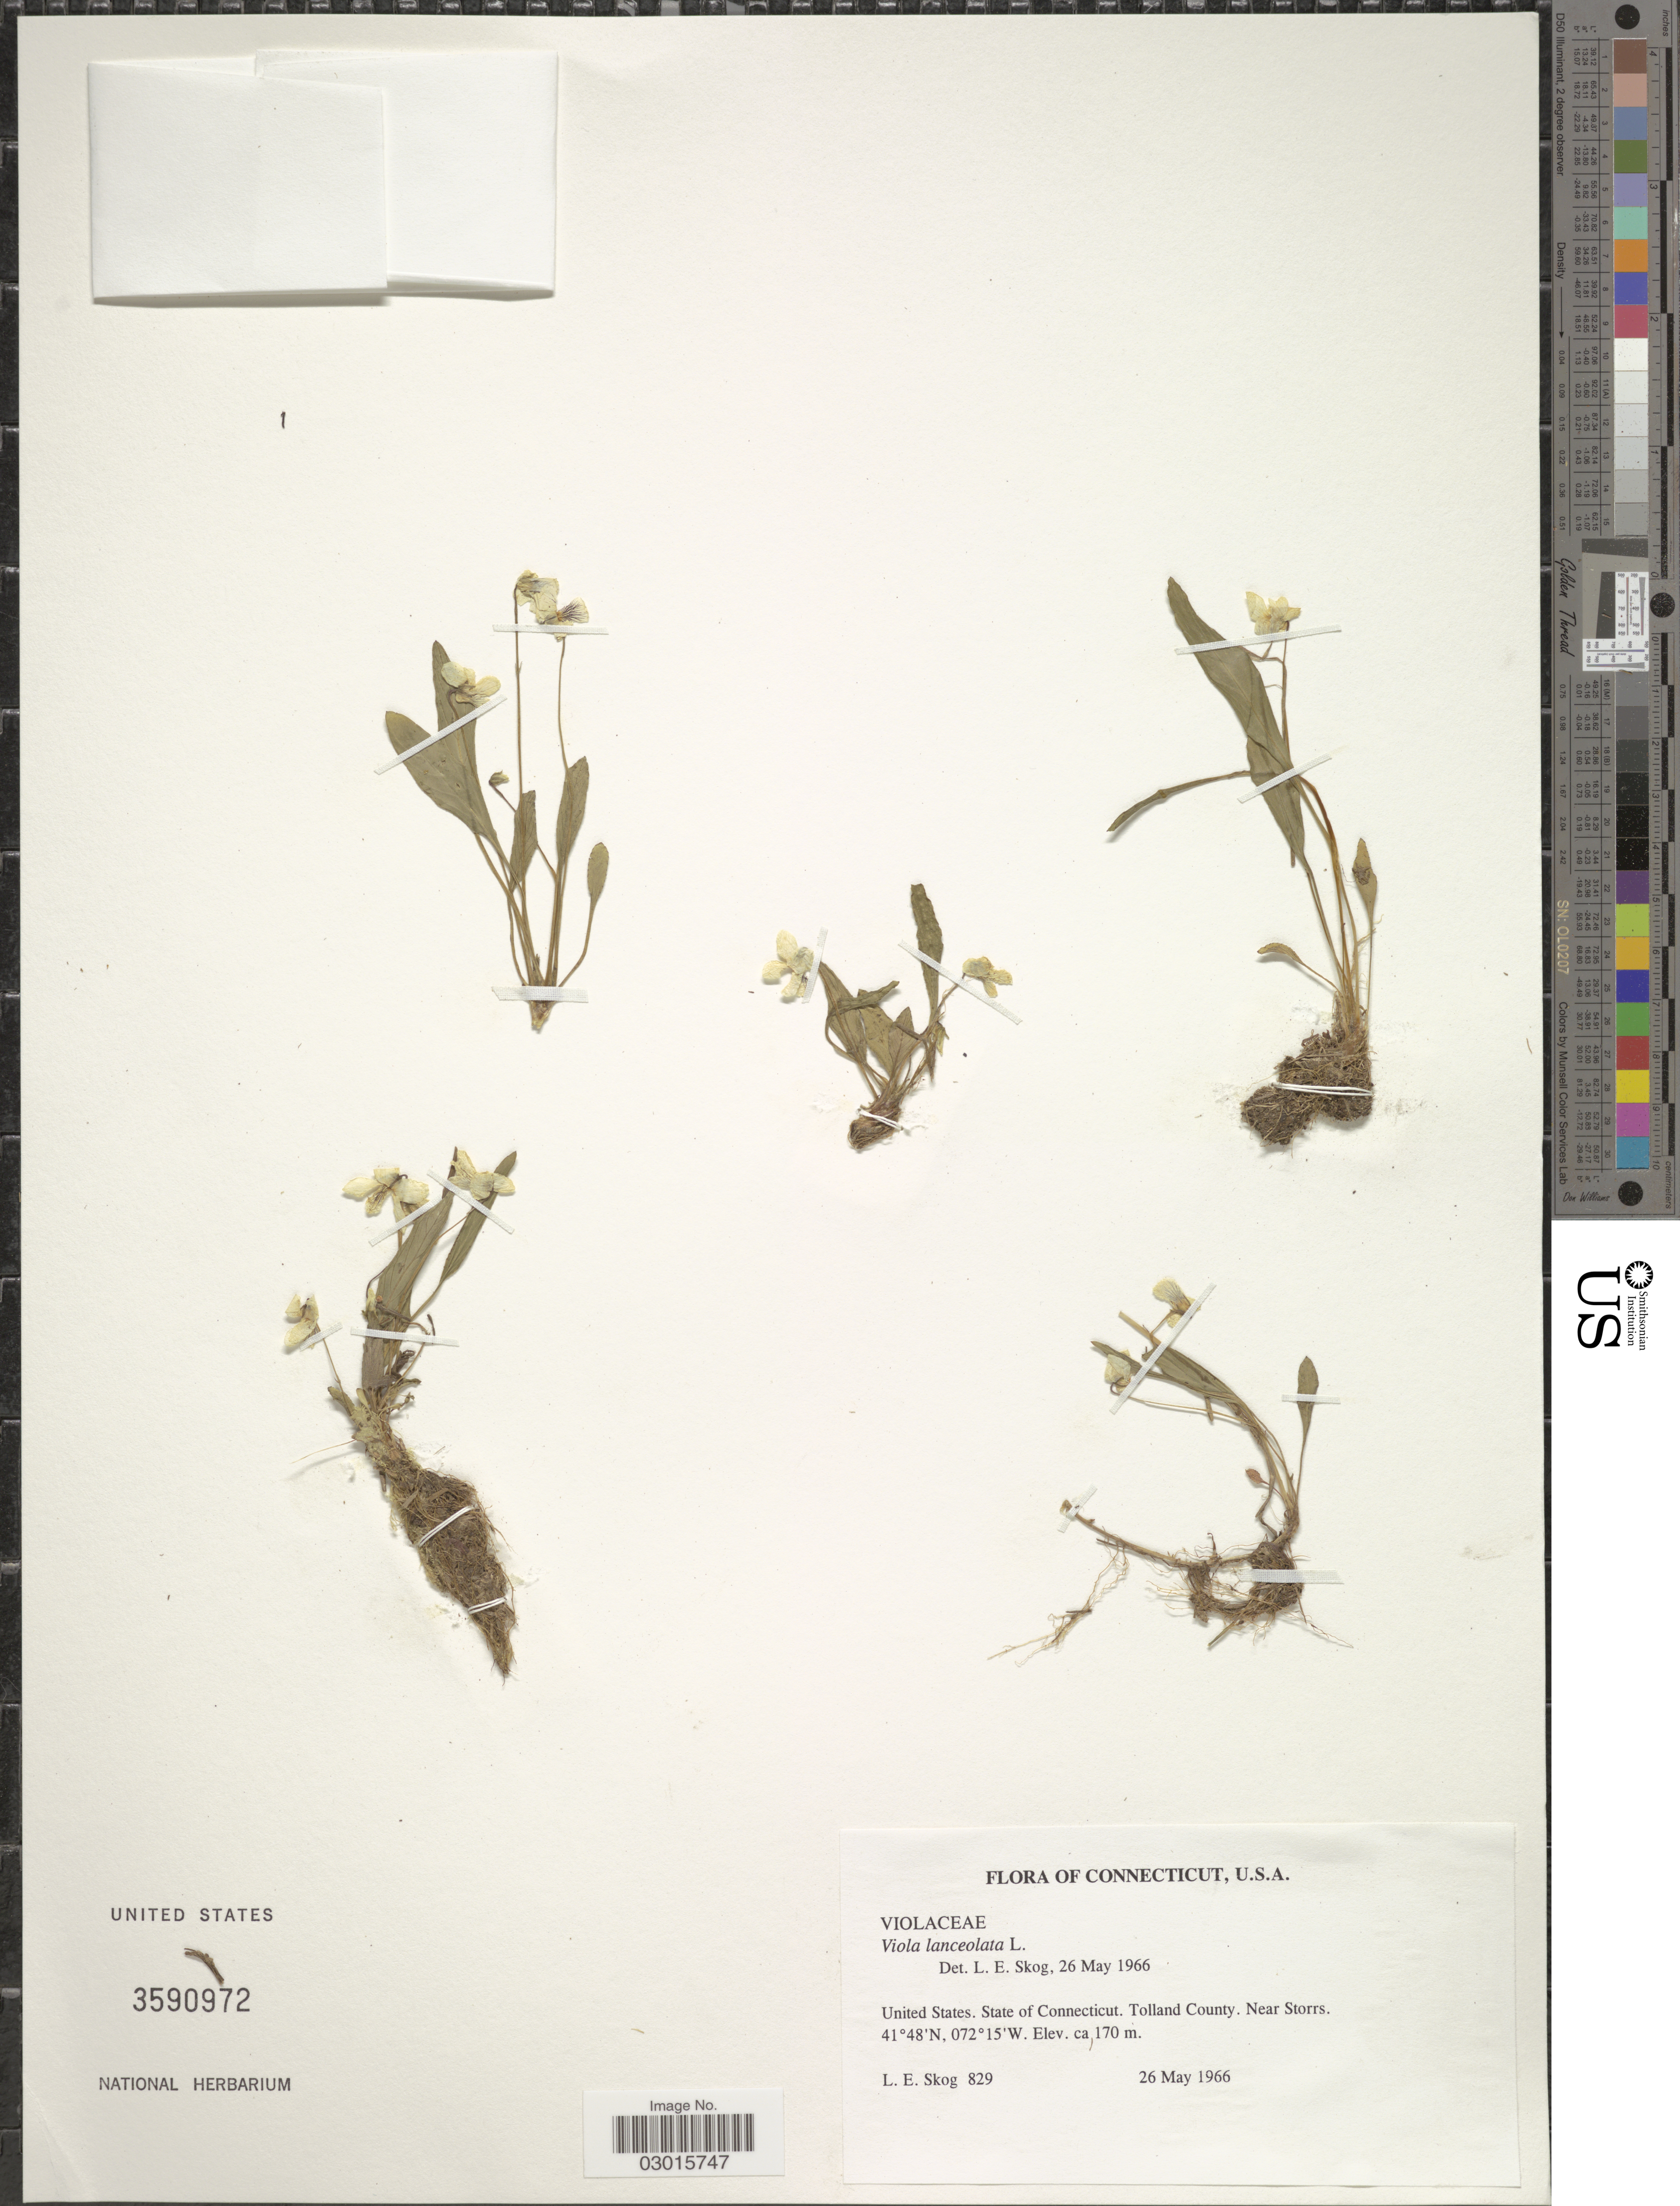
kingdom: Plantae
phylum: Tracheophyta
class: Magnoliopsida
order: Malpighiales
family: Violaceae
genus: Viola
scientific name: Viola lanceolata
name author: L.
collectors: L. E. Skog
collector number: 829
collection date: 1966-05-26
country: United States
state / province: Connecticut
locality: Tolland County. Near Storrs.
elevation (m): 170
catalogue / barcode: US 3590972